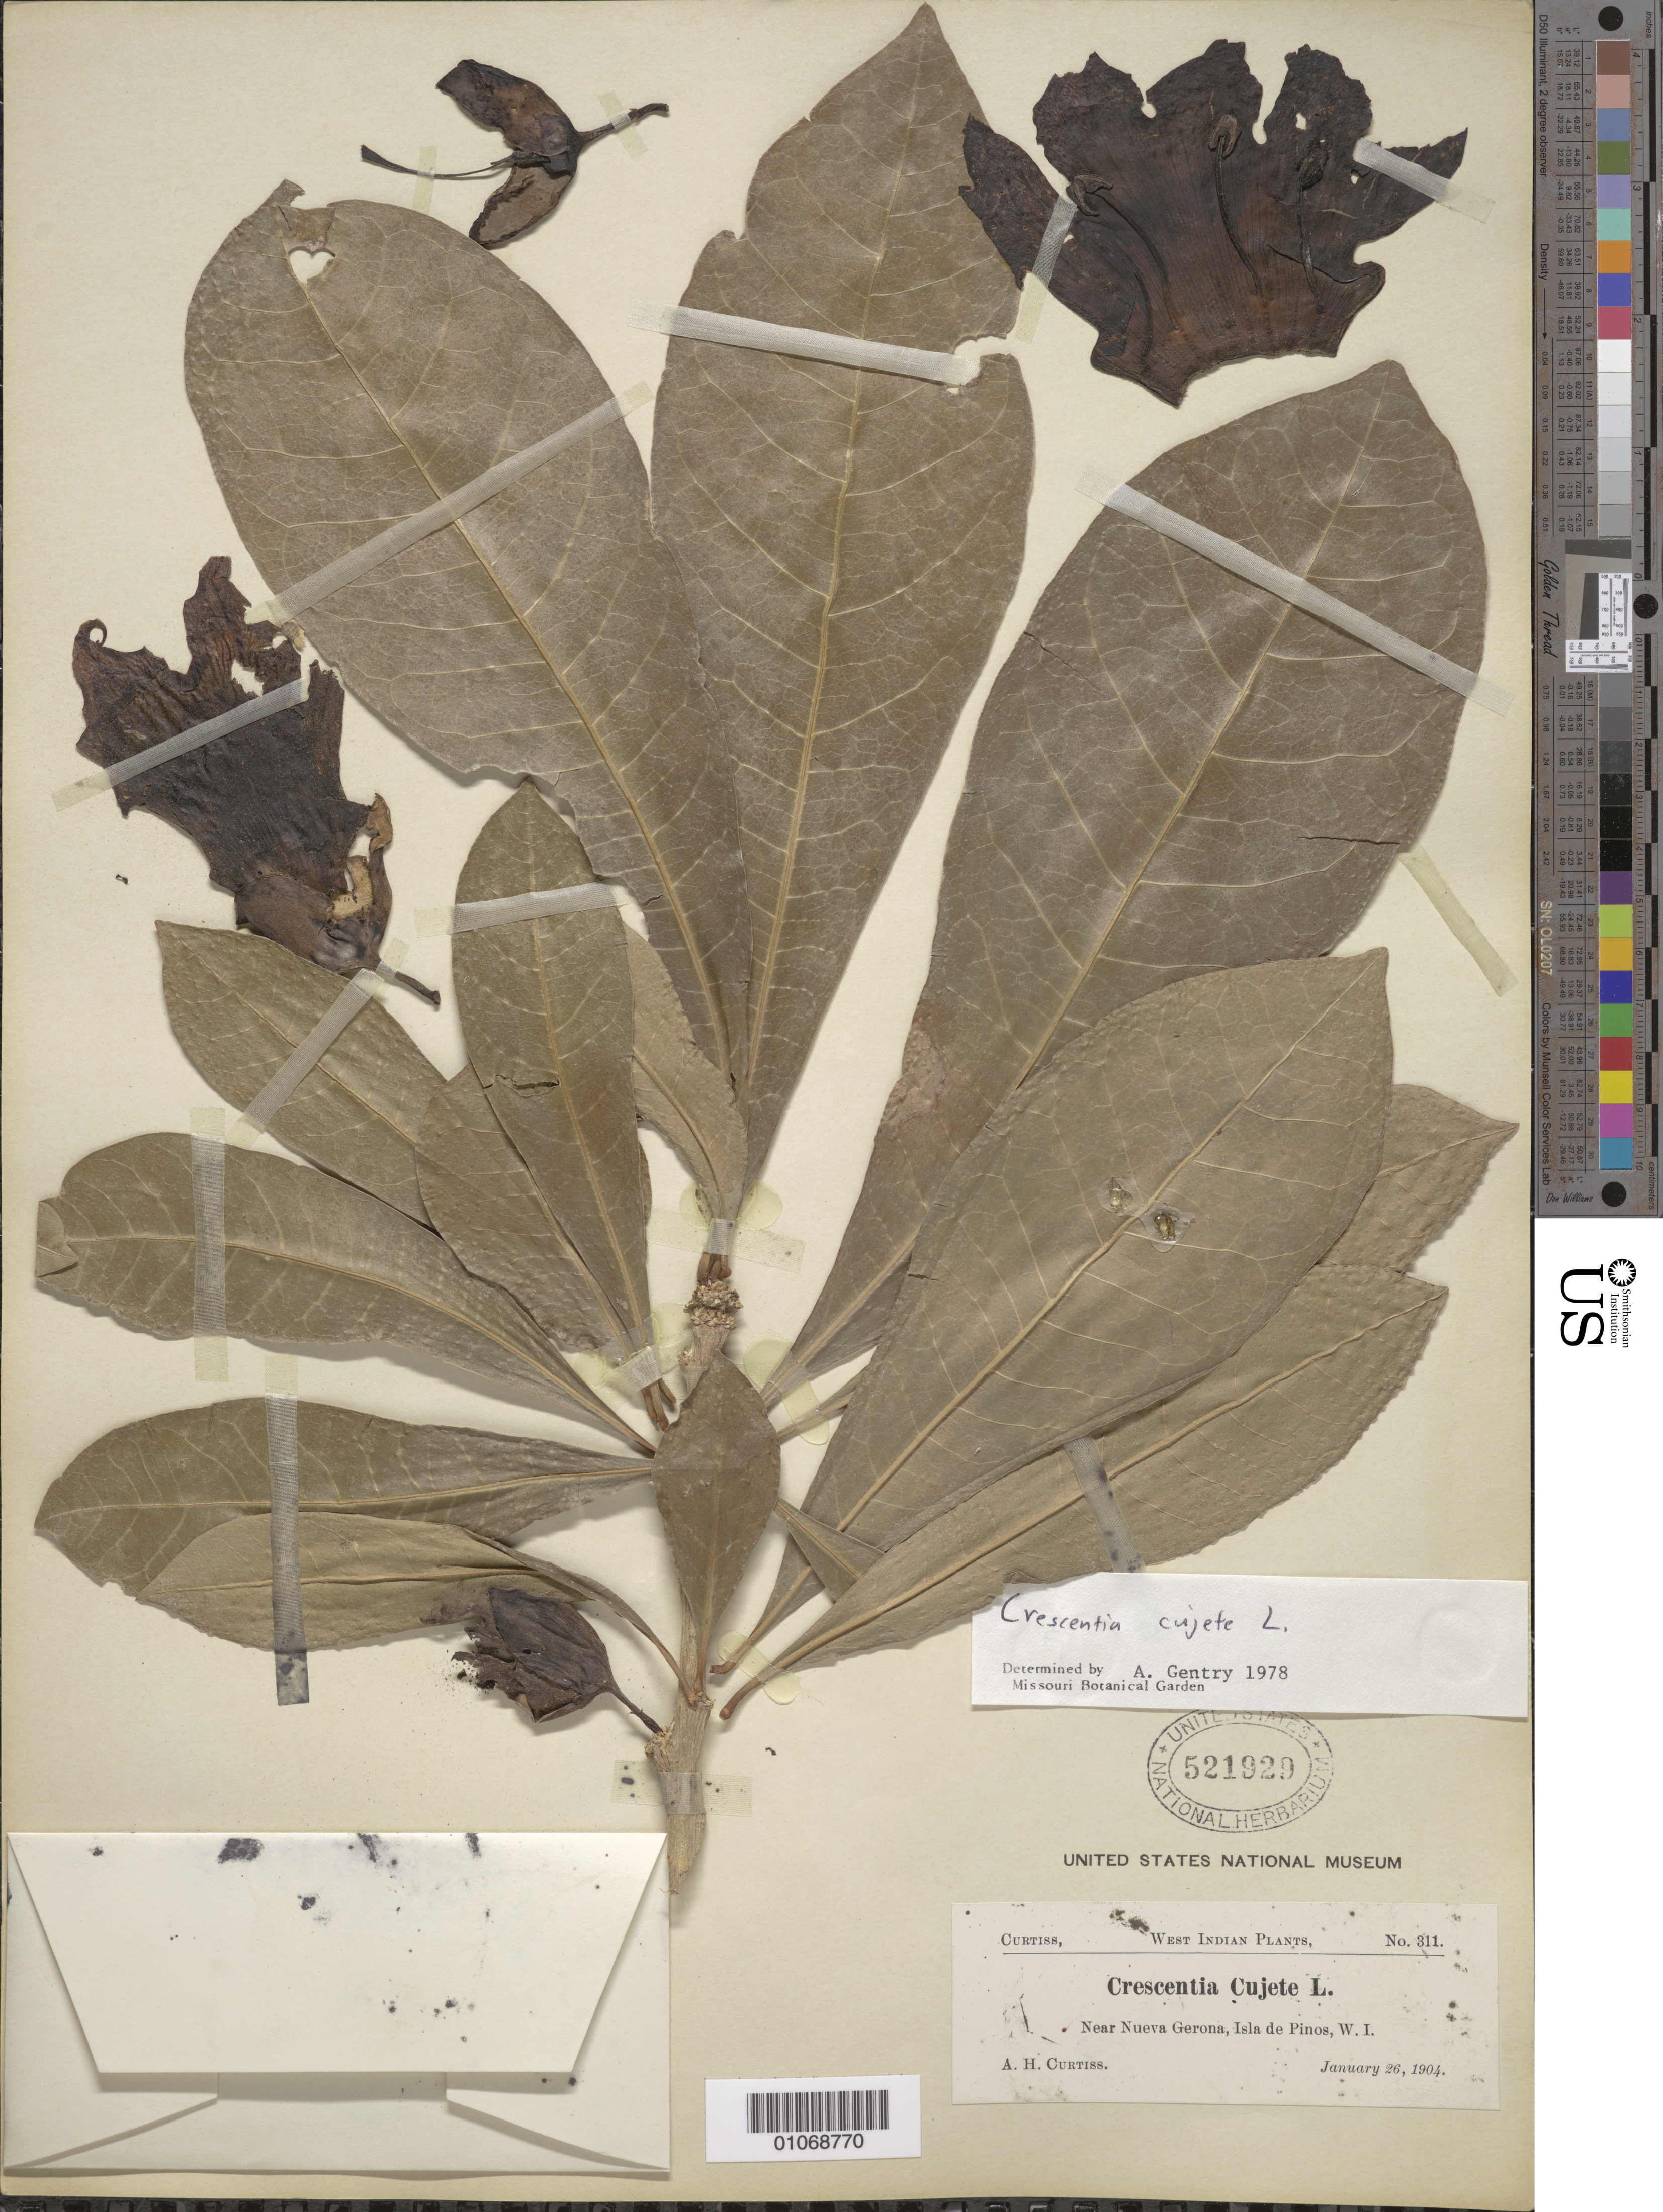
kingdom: Plantae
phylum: Tracheophyta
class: Magnoliopsida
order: Lamiales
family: Bignoniaceae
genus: Crescentia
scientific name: Crescentia cujete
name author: L.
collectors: A. H. Curtiss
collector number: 311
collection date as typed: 26 Jan 1904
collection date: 1904-01-26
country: Cuba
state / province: Isla de La Juventud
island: Isla de la Juventud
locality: Isle of Pines, Near Nueva Gerona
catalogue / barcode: US 521929